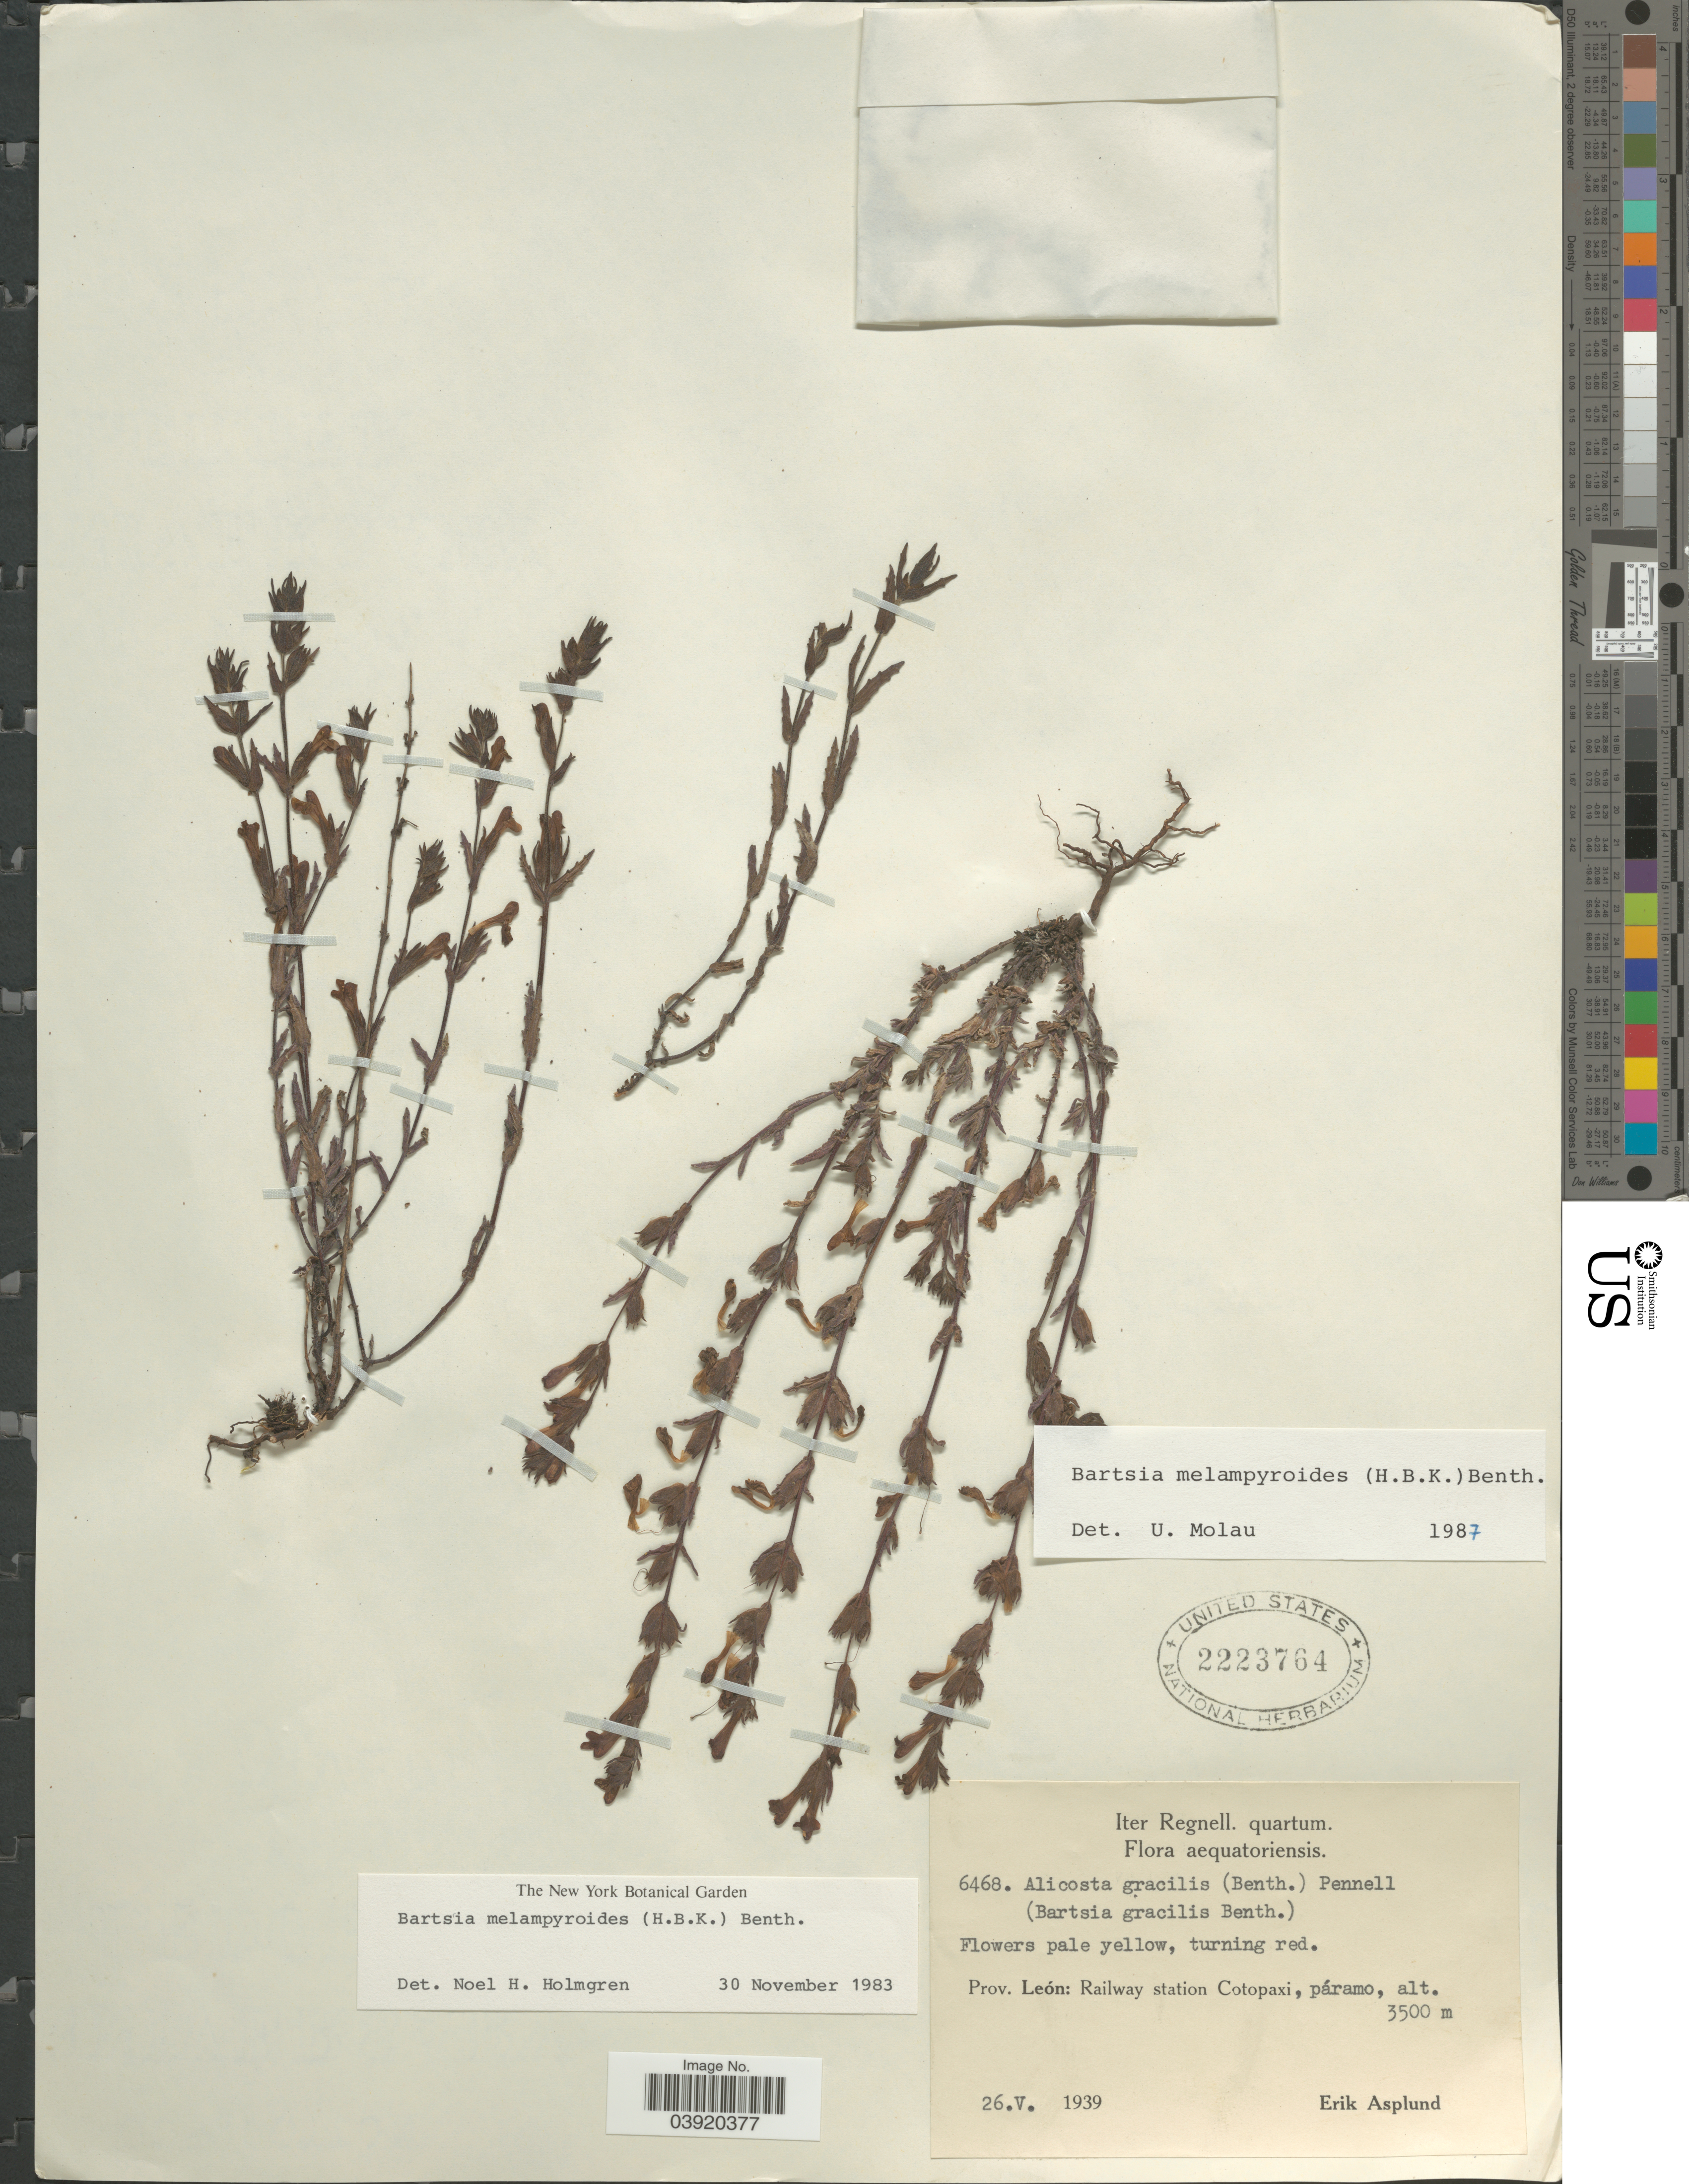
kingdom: Plantae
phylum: Tracheophyta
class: Magnoliopsida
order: Lamiales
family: Orobanchaceae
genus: Bartsia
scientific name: Bartsia melampyroides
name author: (Kunth) Benth.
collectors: E. Asplund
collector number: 6468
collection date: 1939-05-26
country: Ecuador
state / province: Cotopaxi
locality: Prov. León: Railway station Cotopaxi.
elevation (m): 3500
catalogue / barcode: US 2223764